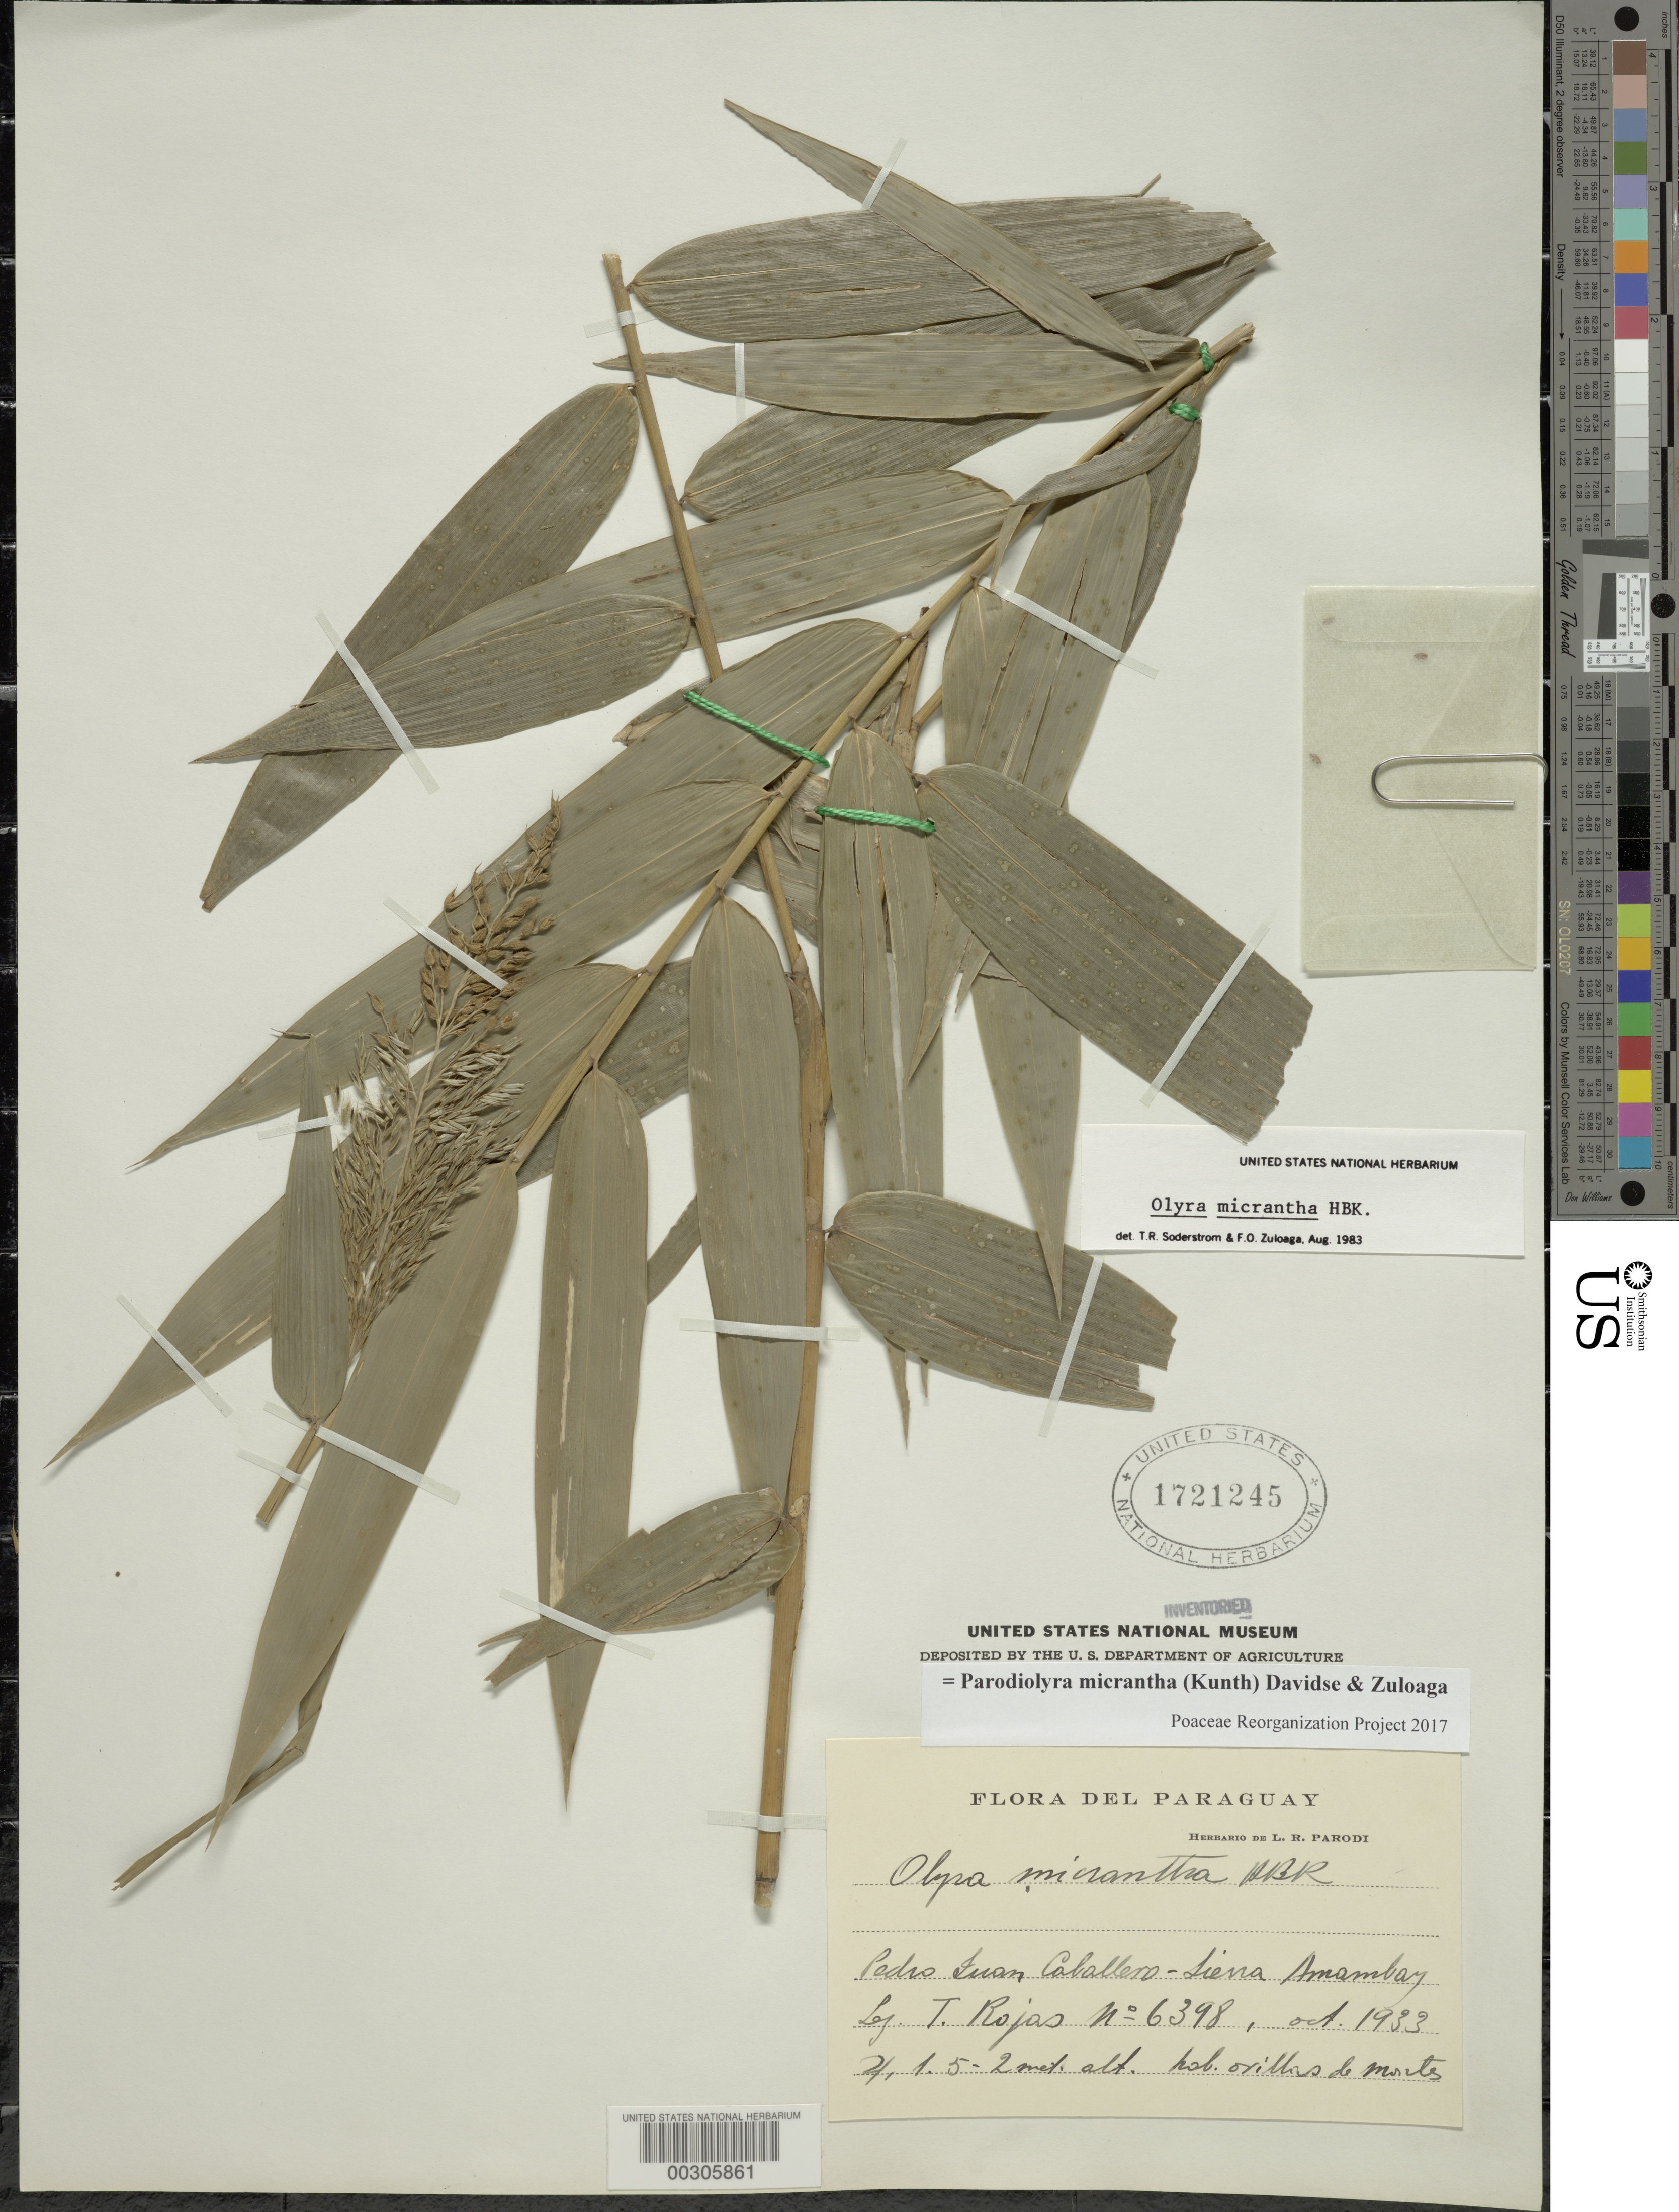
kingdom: Plantae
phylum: Tracheophyta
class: Liliopsida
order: Poales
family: Poaceae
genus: Parodiolyra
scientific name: Parodiolyra micrantha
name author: (Kunth) Davidse & Zuloaga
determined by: Poaceae Reorganization Project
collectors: T. Rojas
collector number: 6398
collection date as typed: Oct 1933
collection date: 1933-10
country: Paraguay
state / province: San Pedro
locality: Caballero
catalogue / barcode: US 1721245